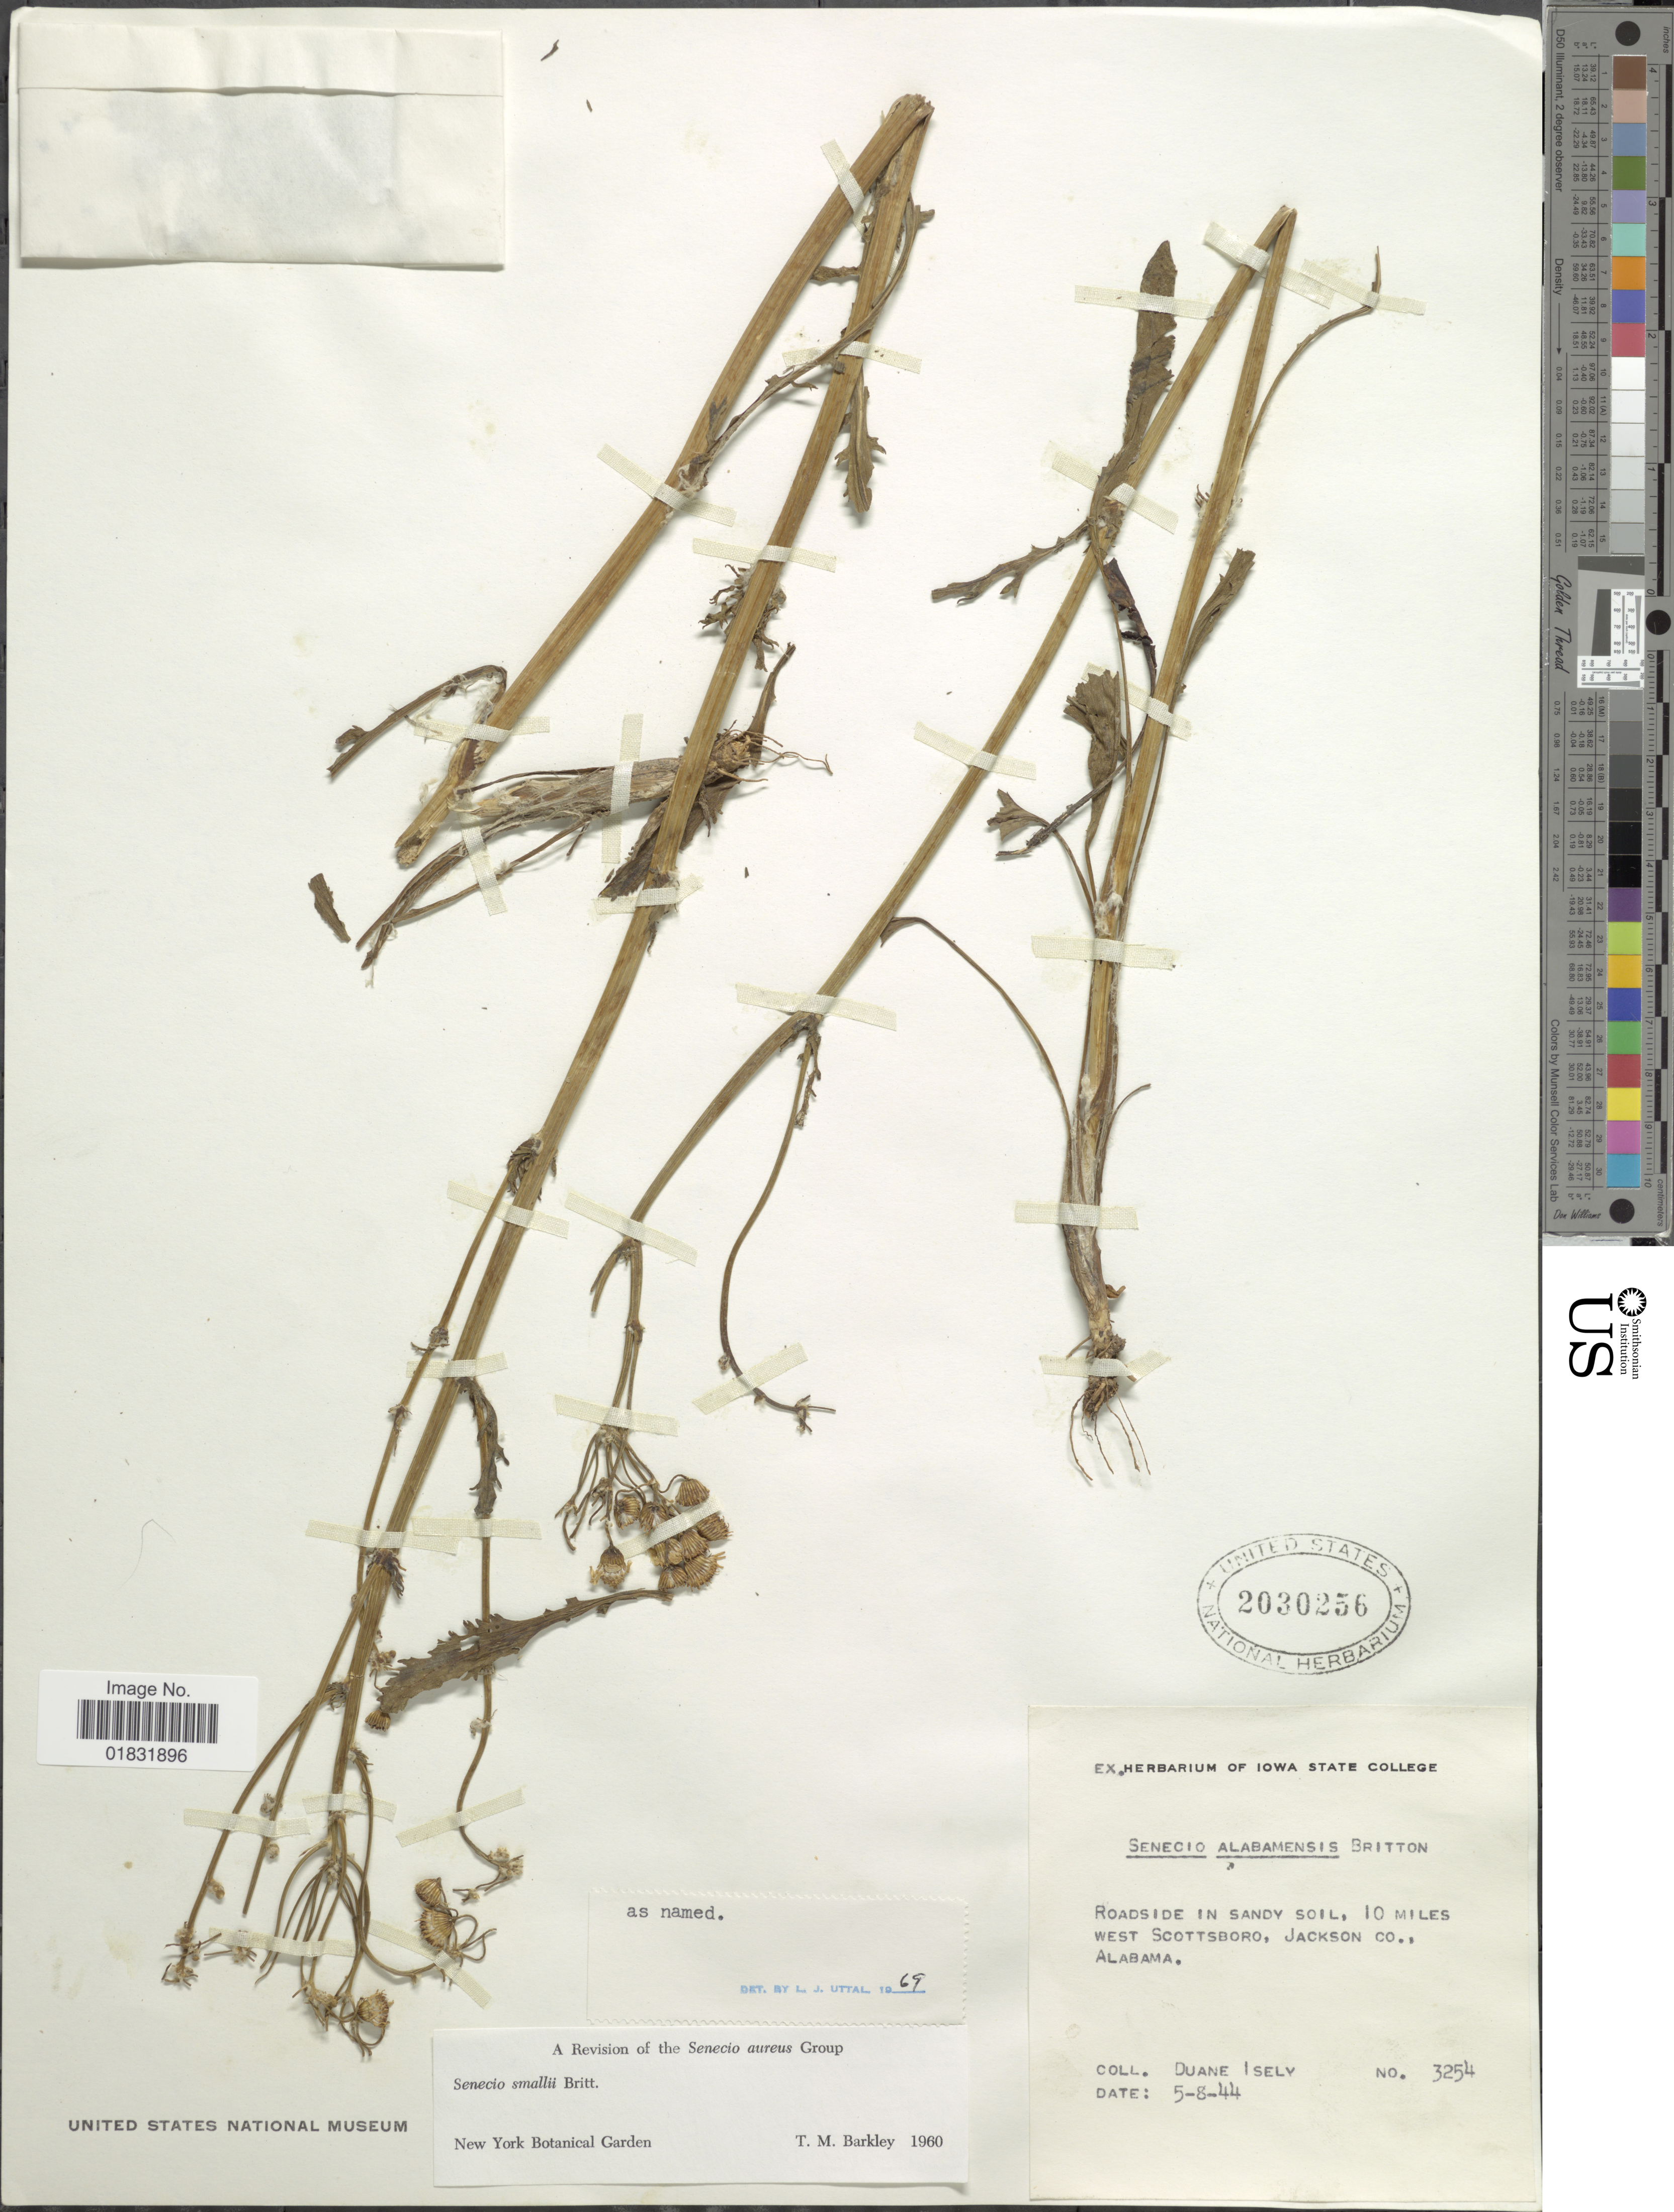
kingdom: Plantae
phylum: Tracheophyta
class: Magnoliopsida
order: Asterales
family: Asteraceae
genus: Packera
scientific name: Packera smallii Britton comb ined.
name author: Britton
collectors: D. Isely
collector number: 3254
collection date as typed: Transcribed d/m/y: 5/8/44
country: United States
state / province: Alabama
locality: Roadside in sandy soil, 10 miles west Scottsboro, Jackson Co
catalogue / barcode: US 2030256